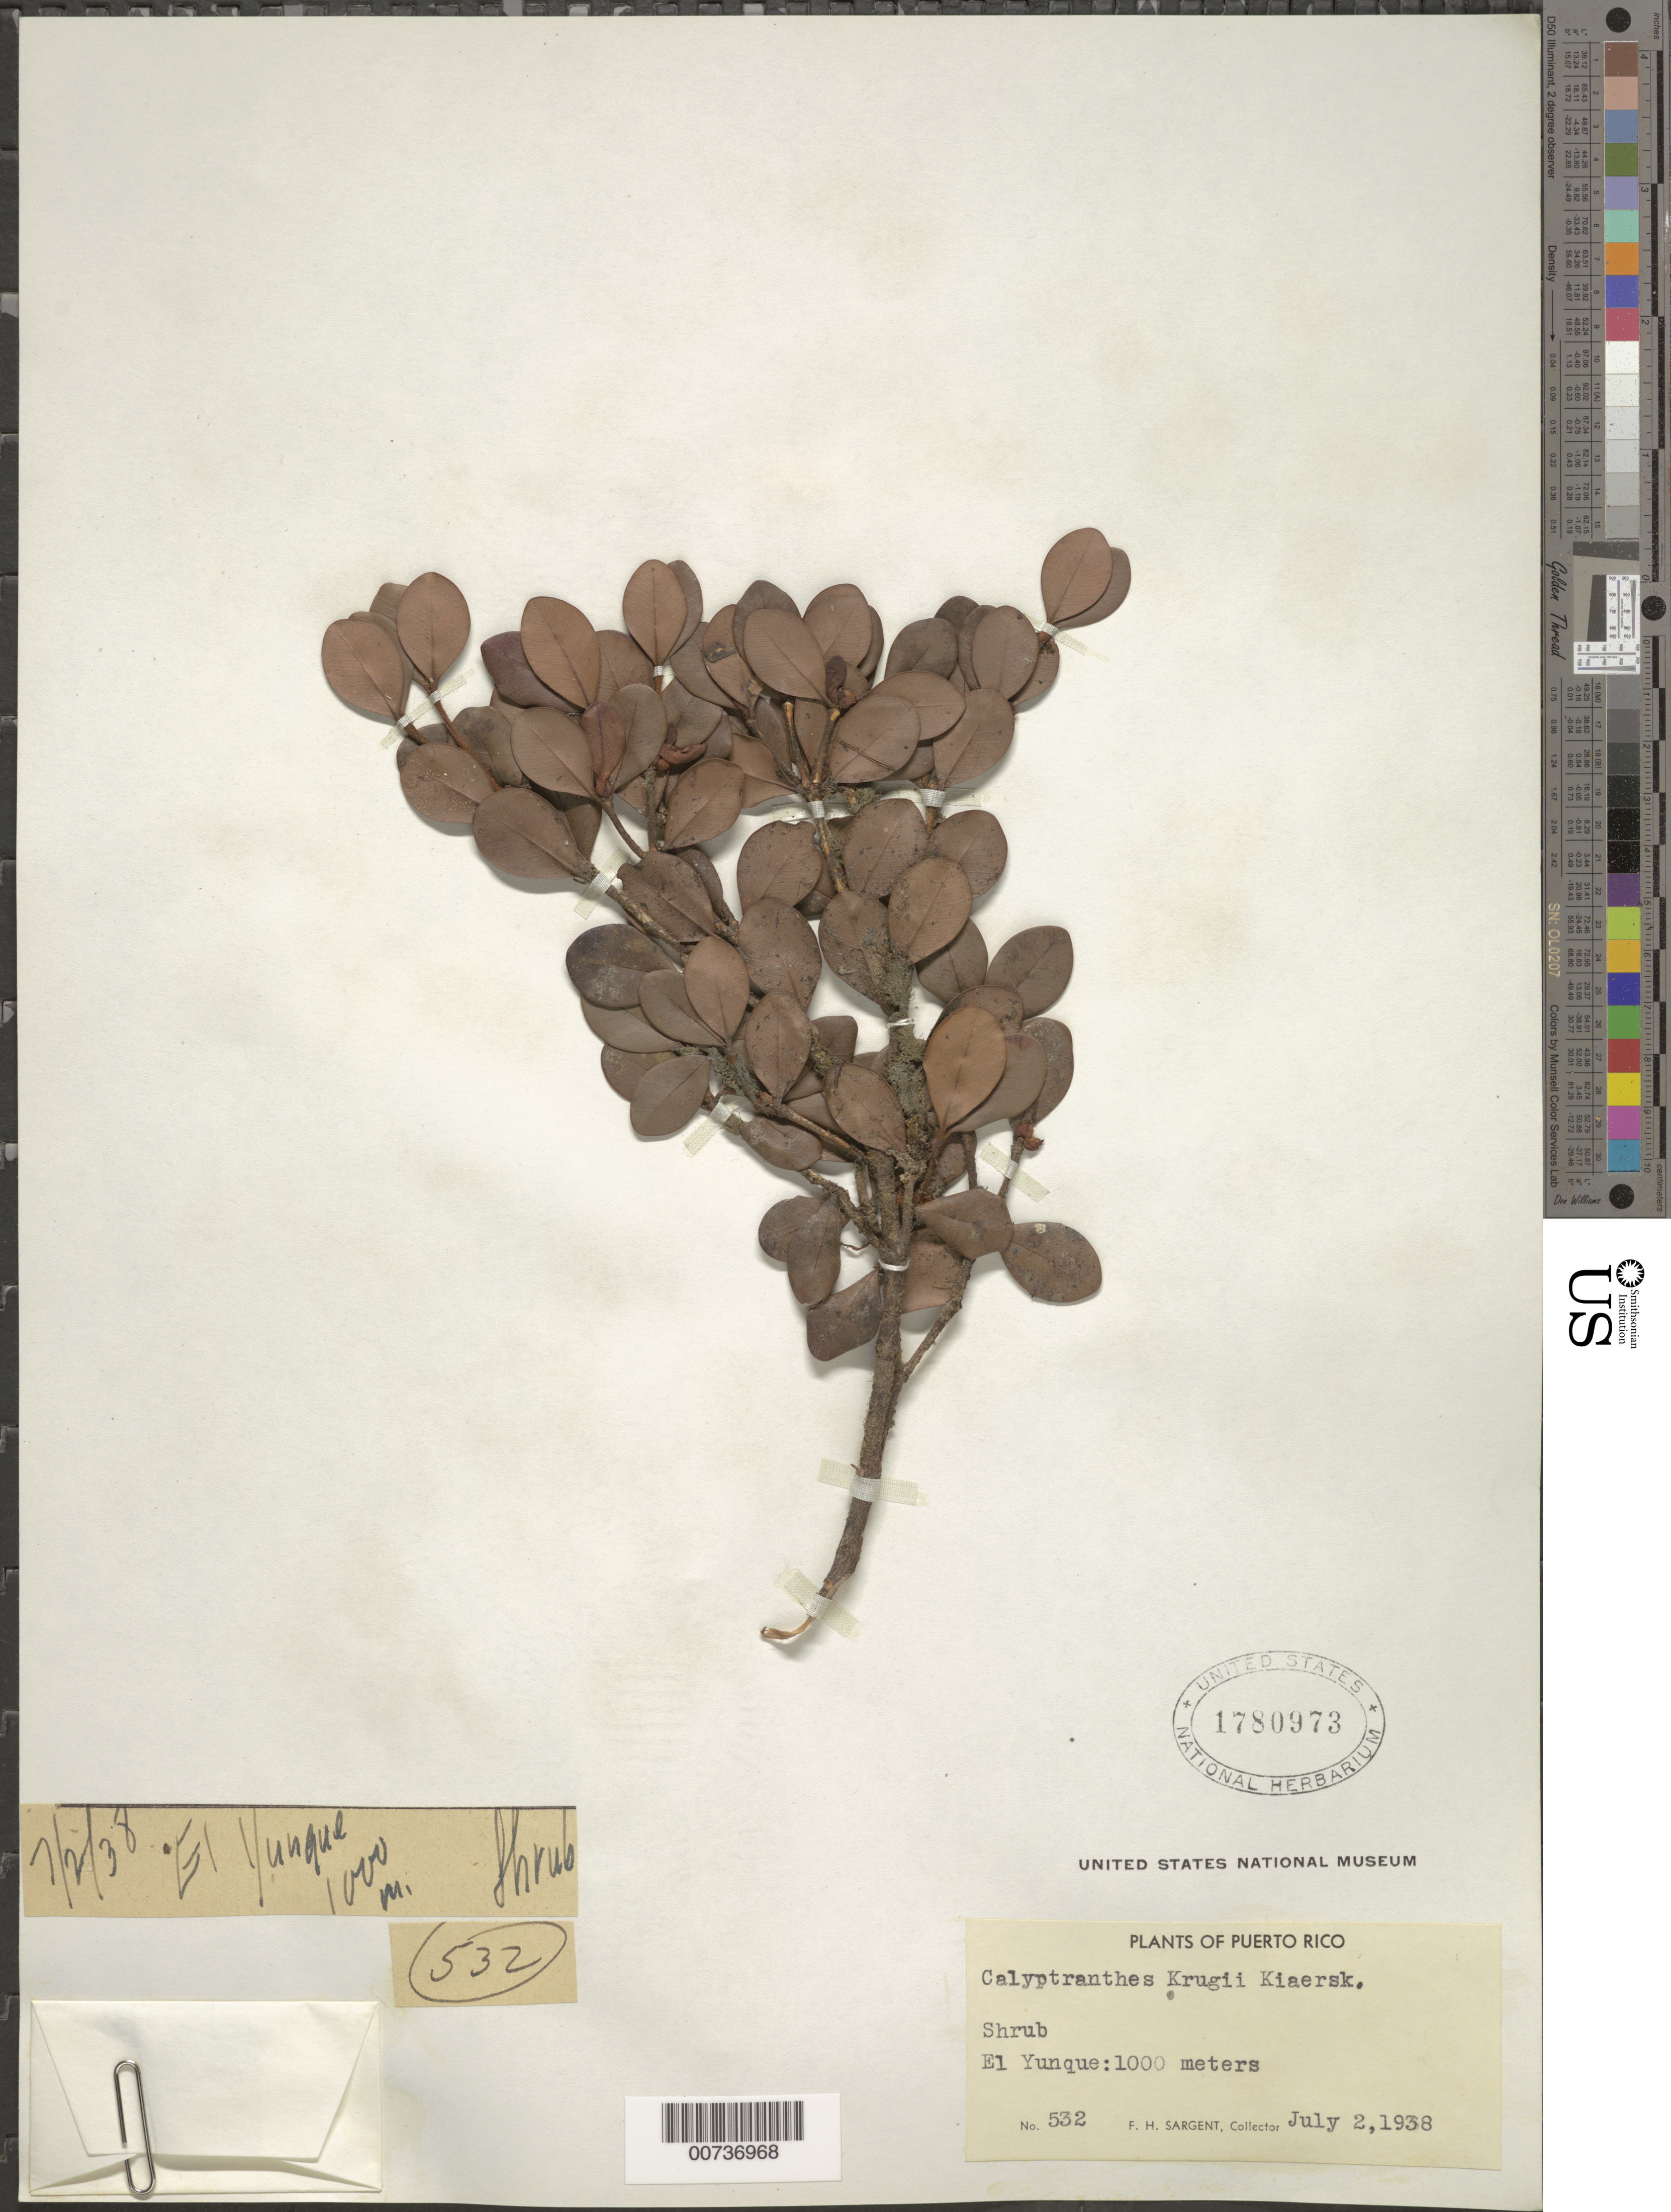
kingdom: Plantae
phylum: Tracheophyta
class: Magnoliopsida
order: Myrtales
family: Myrtaceae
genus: Myrcia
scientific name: Myrcia krugii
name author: (Kiaersk.) E. Lucas & Acev.-Rodr.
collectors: F. H. Sargent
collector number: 532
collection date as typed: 02 Jul 1938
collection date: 1938-07-02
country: Puerto Rico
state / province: Río Grande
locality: El Yunque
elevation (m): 1000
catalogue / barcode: US 1780973